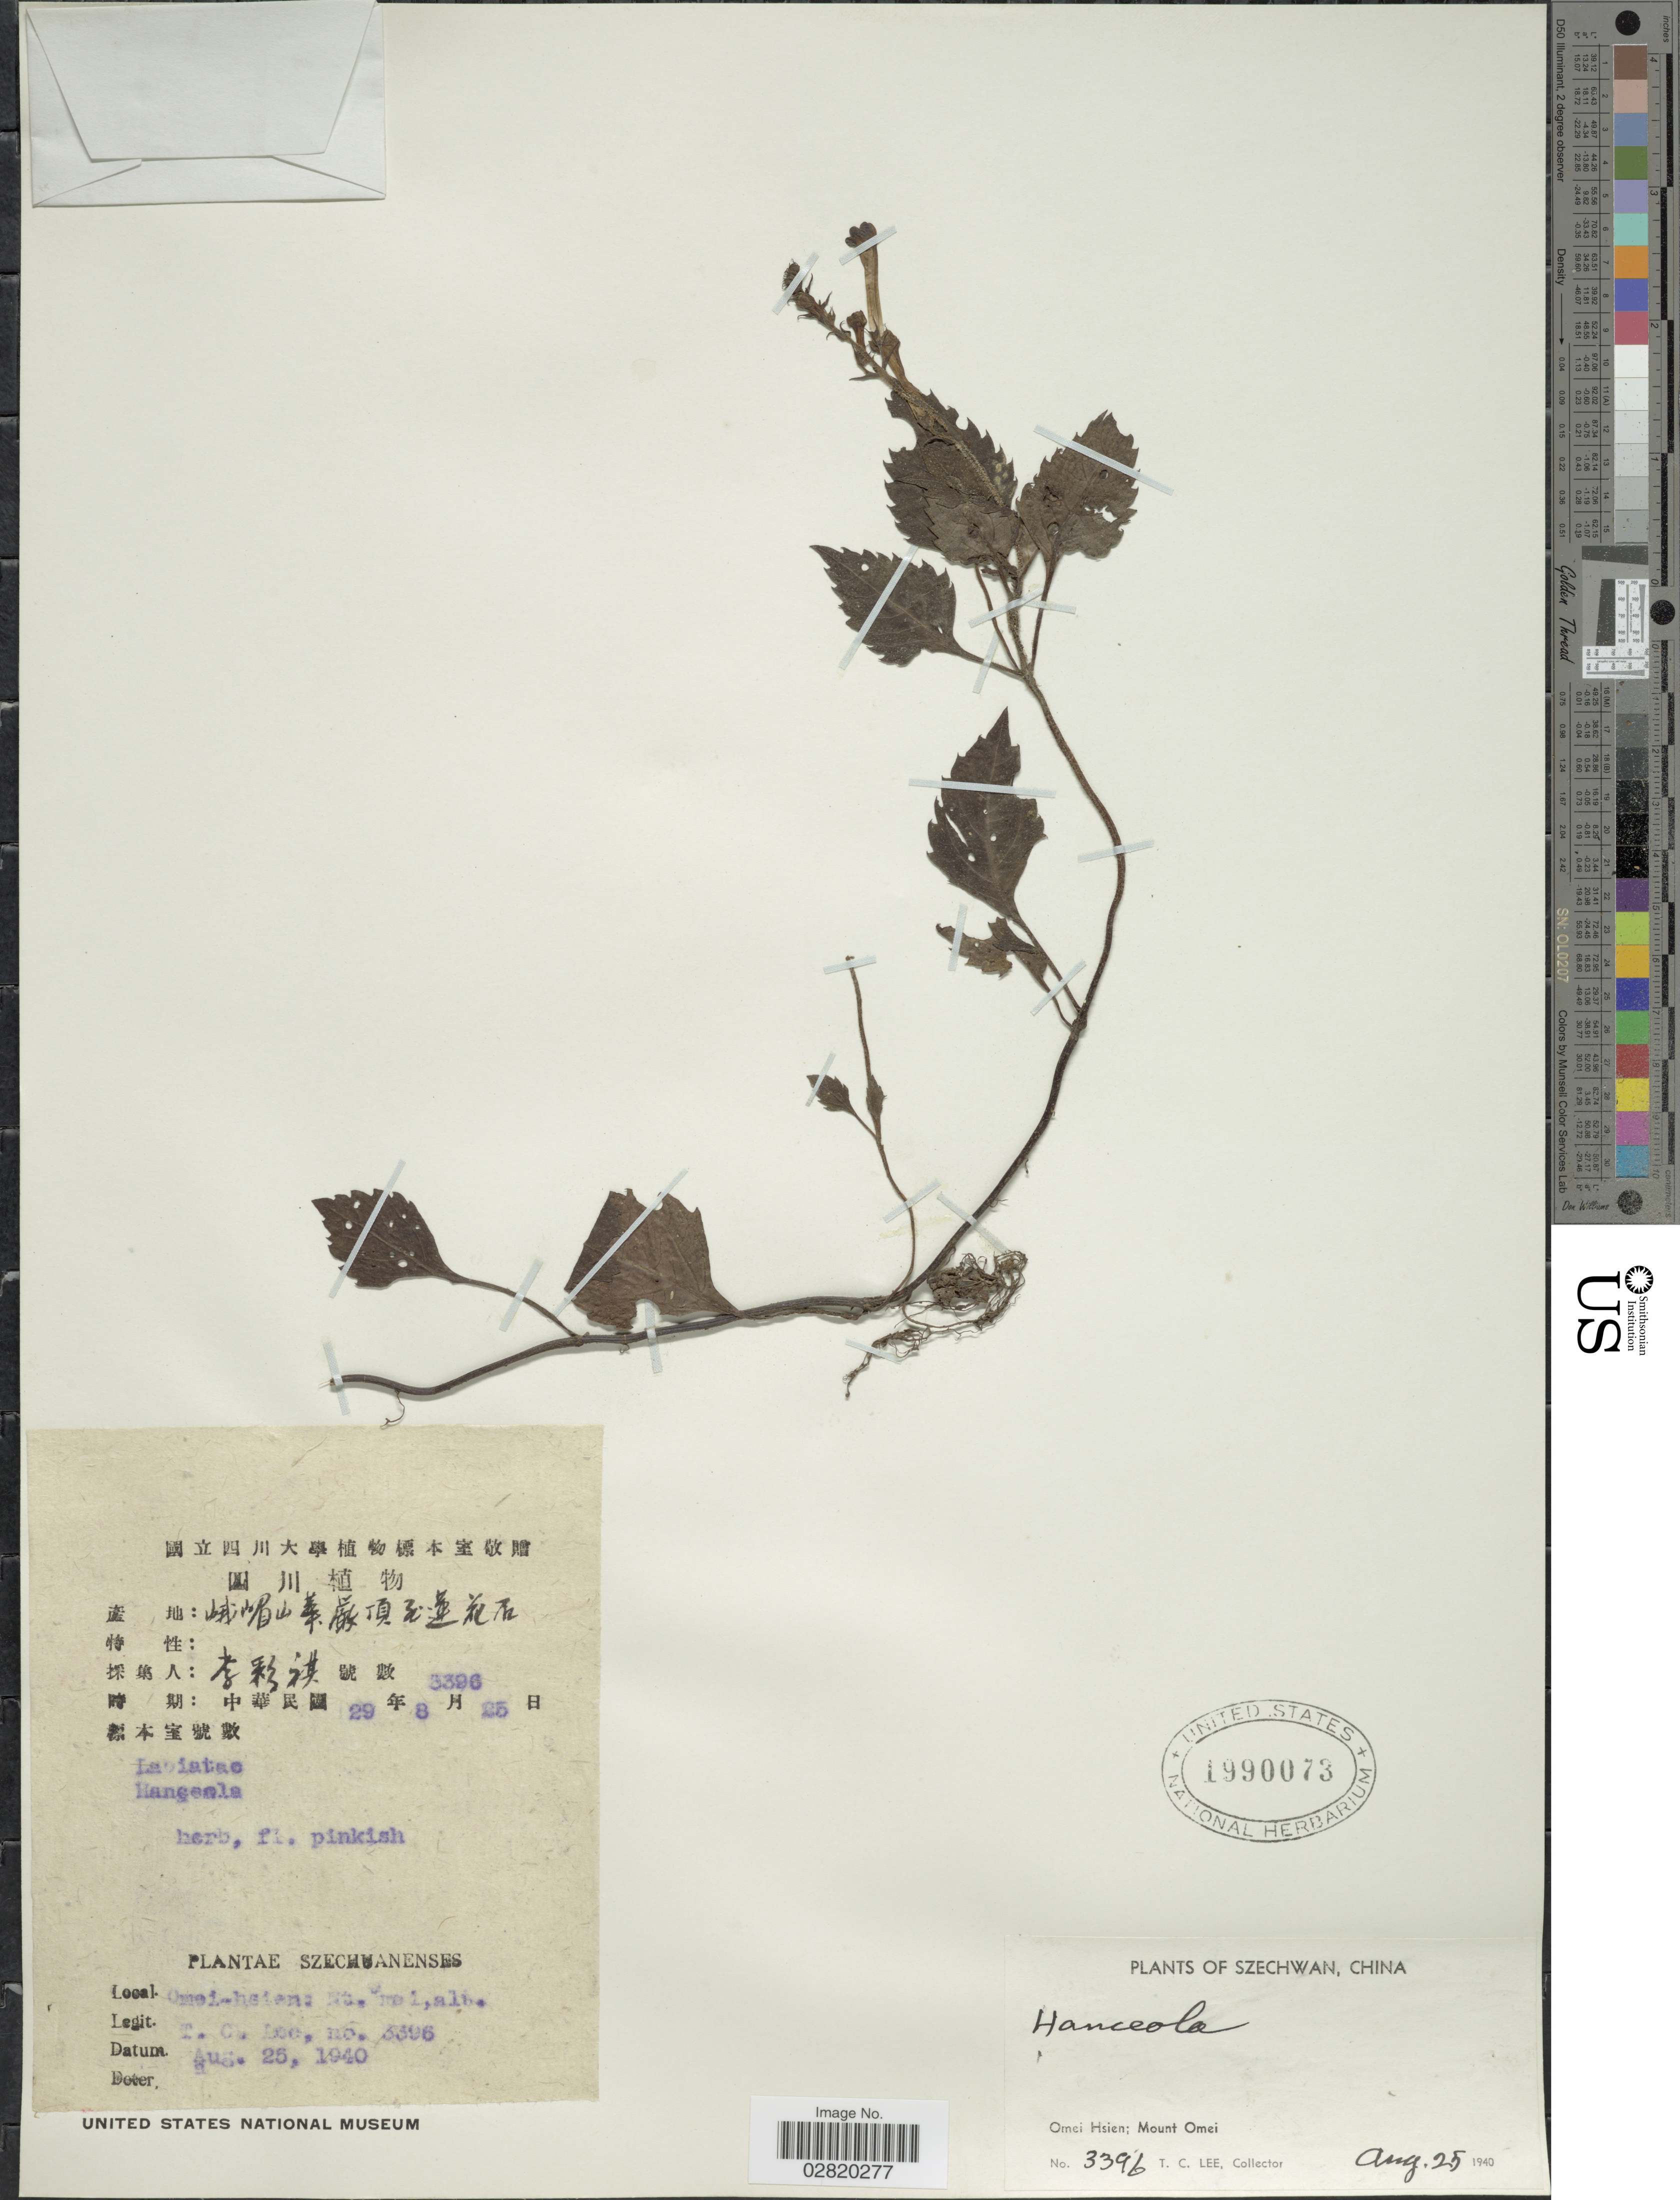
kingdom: Plantae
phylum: Tracheophyta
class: Magnoliopsida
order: Lamiales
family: Lamiaceae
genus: Hanceola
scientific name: Hanceola sp.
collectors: T. Lee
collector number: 3396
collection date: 1940-08-25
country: China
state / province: Sichuan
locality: Szechwan. Omei Hsien: Mount Omei.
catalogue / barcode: US 1990073